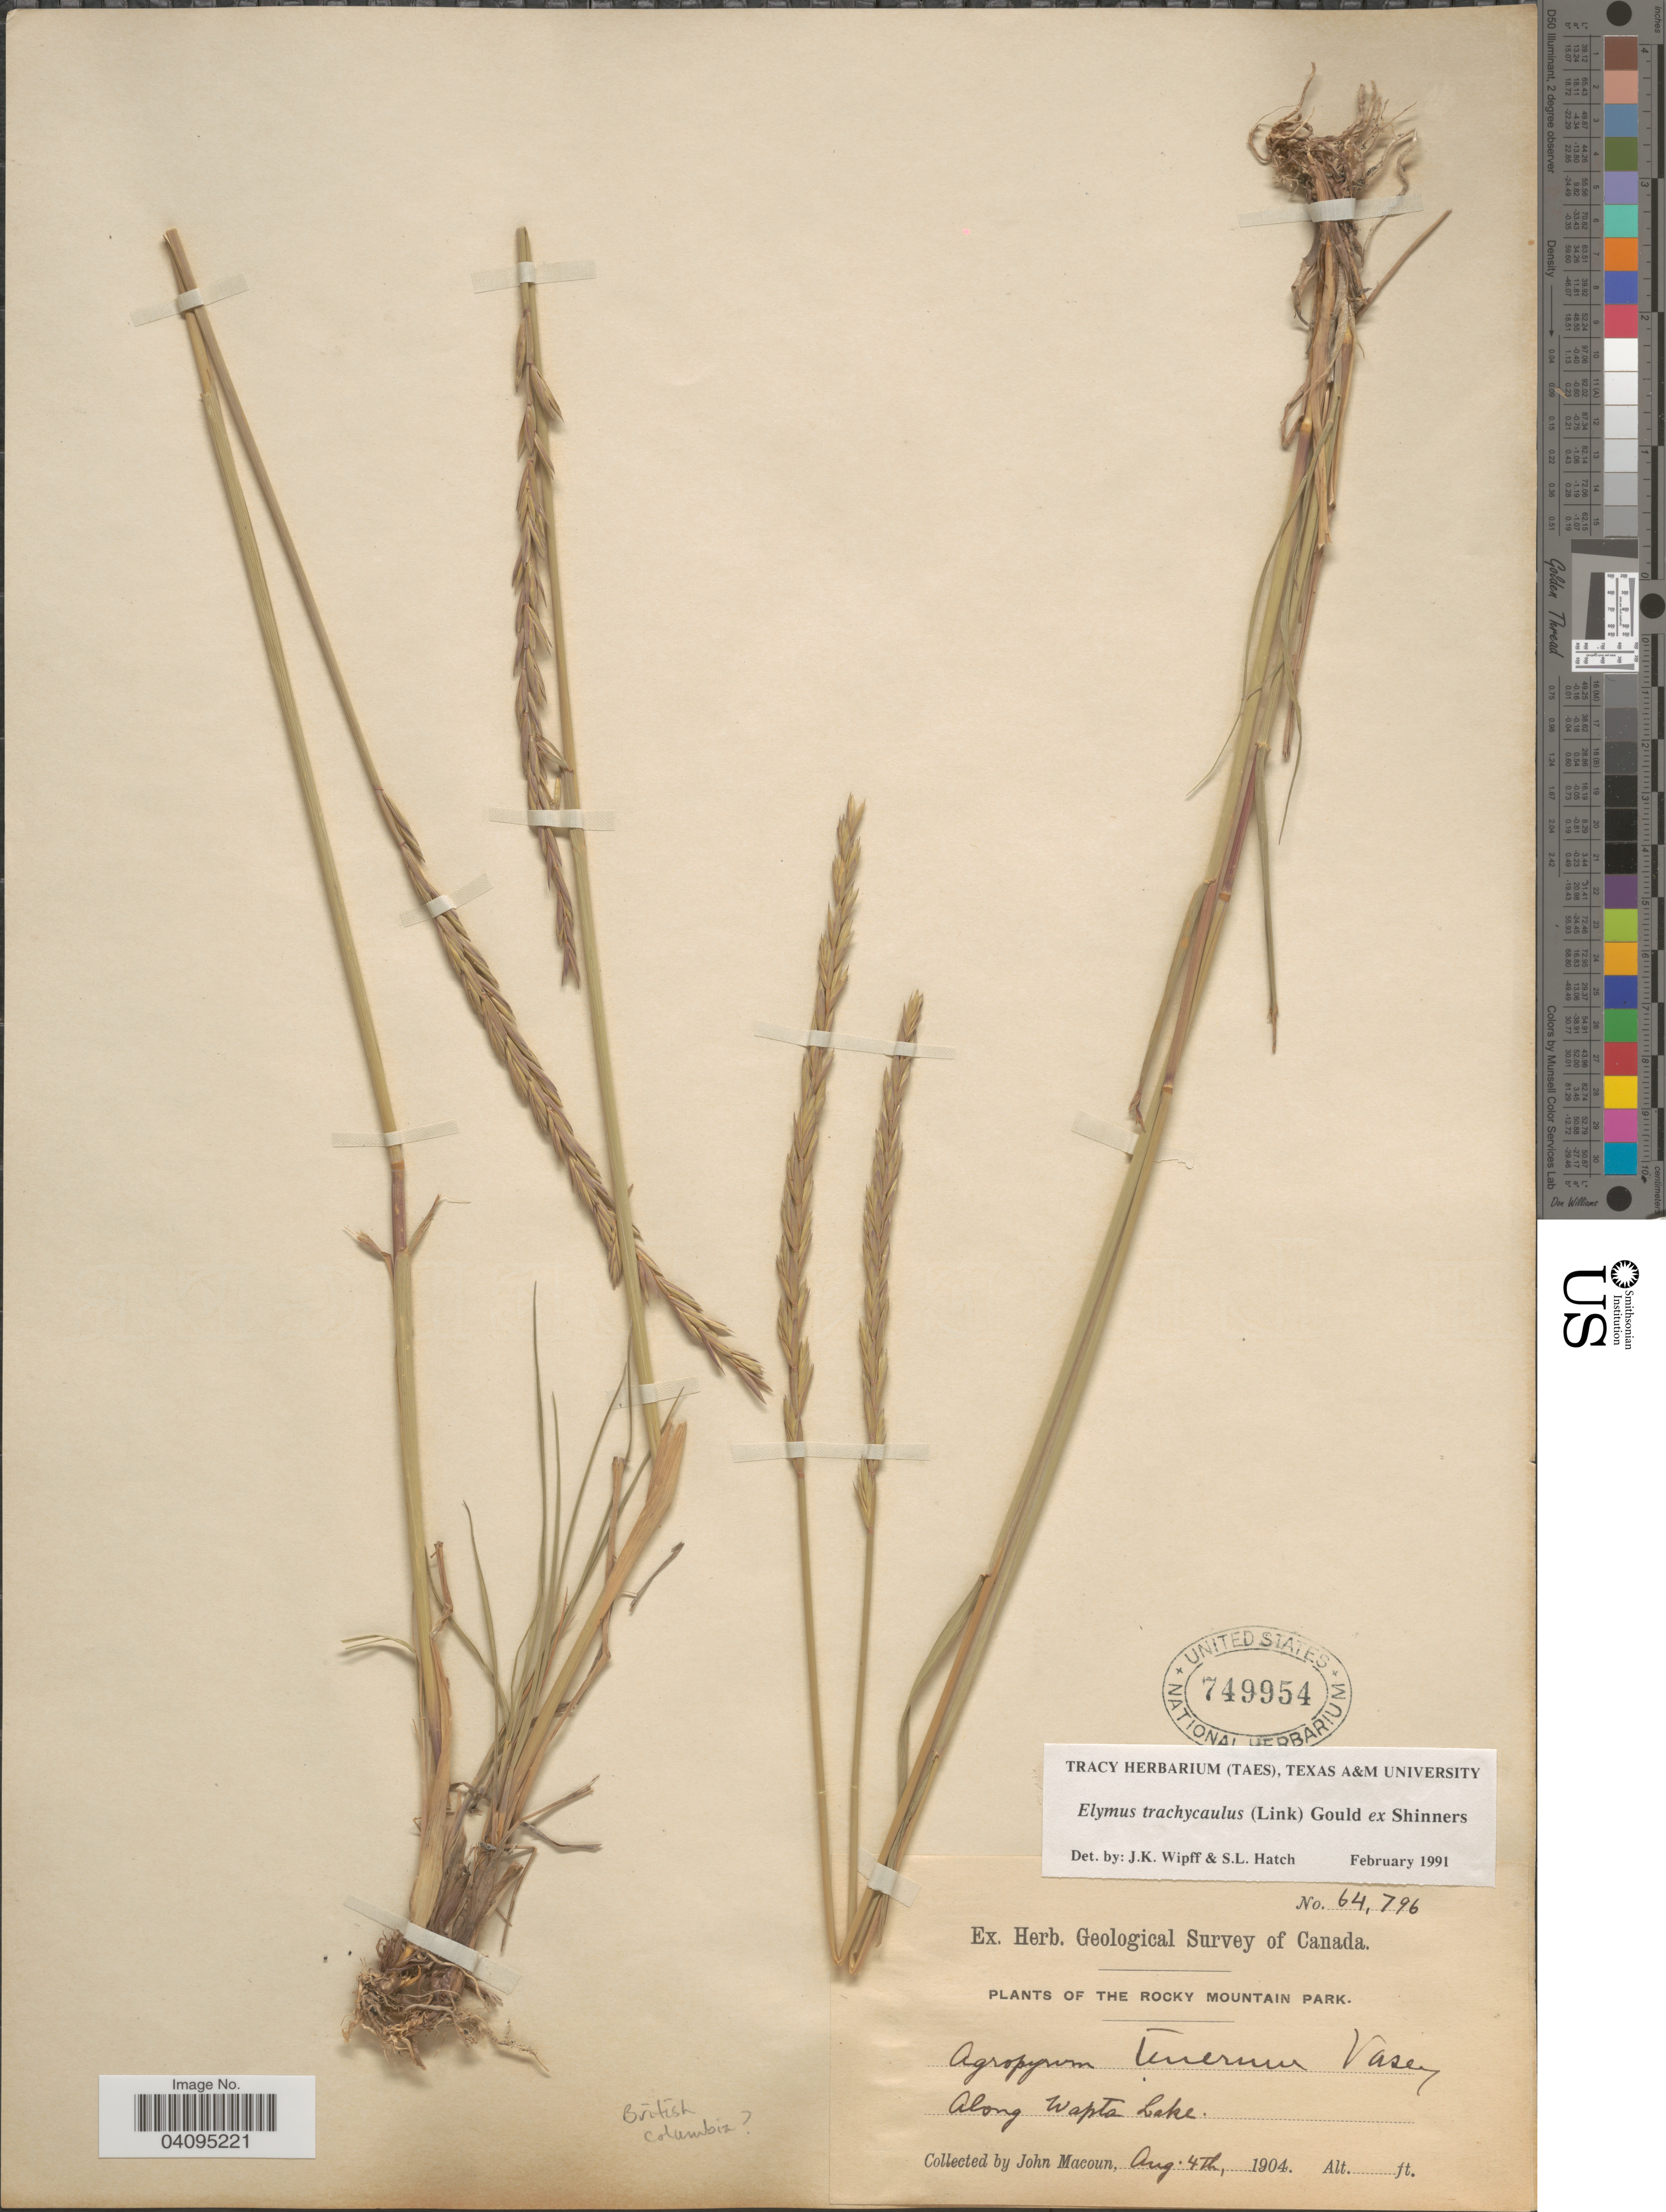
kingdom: Plantae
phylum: Tracheophyta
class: Liliopsida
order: Poales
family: Poaceae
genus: Elymus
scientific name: Elymus trachycaulus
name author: (Link) Gould ex Shinners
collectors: J. Macoun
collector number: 64796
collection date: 1904-08-04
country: Canada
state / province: British Columbia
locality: Geological Survey of Canada. The Rocky Mountain Park. Along Wapta Lake.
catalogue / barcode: US 749954